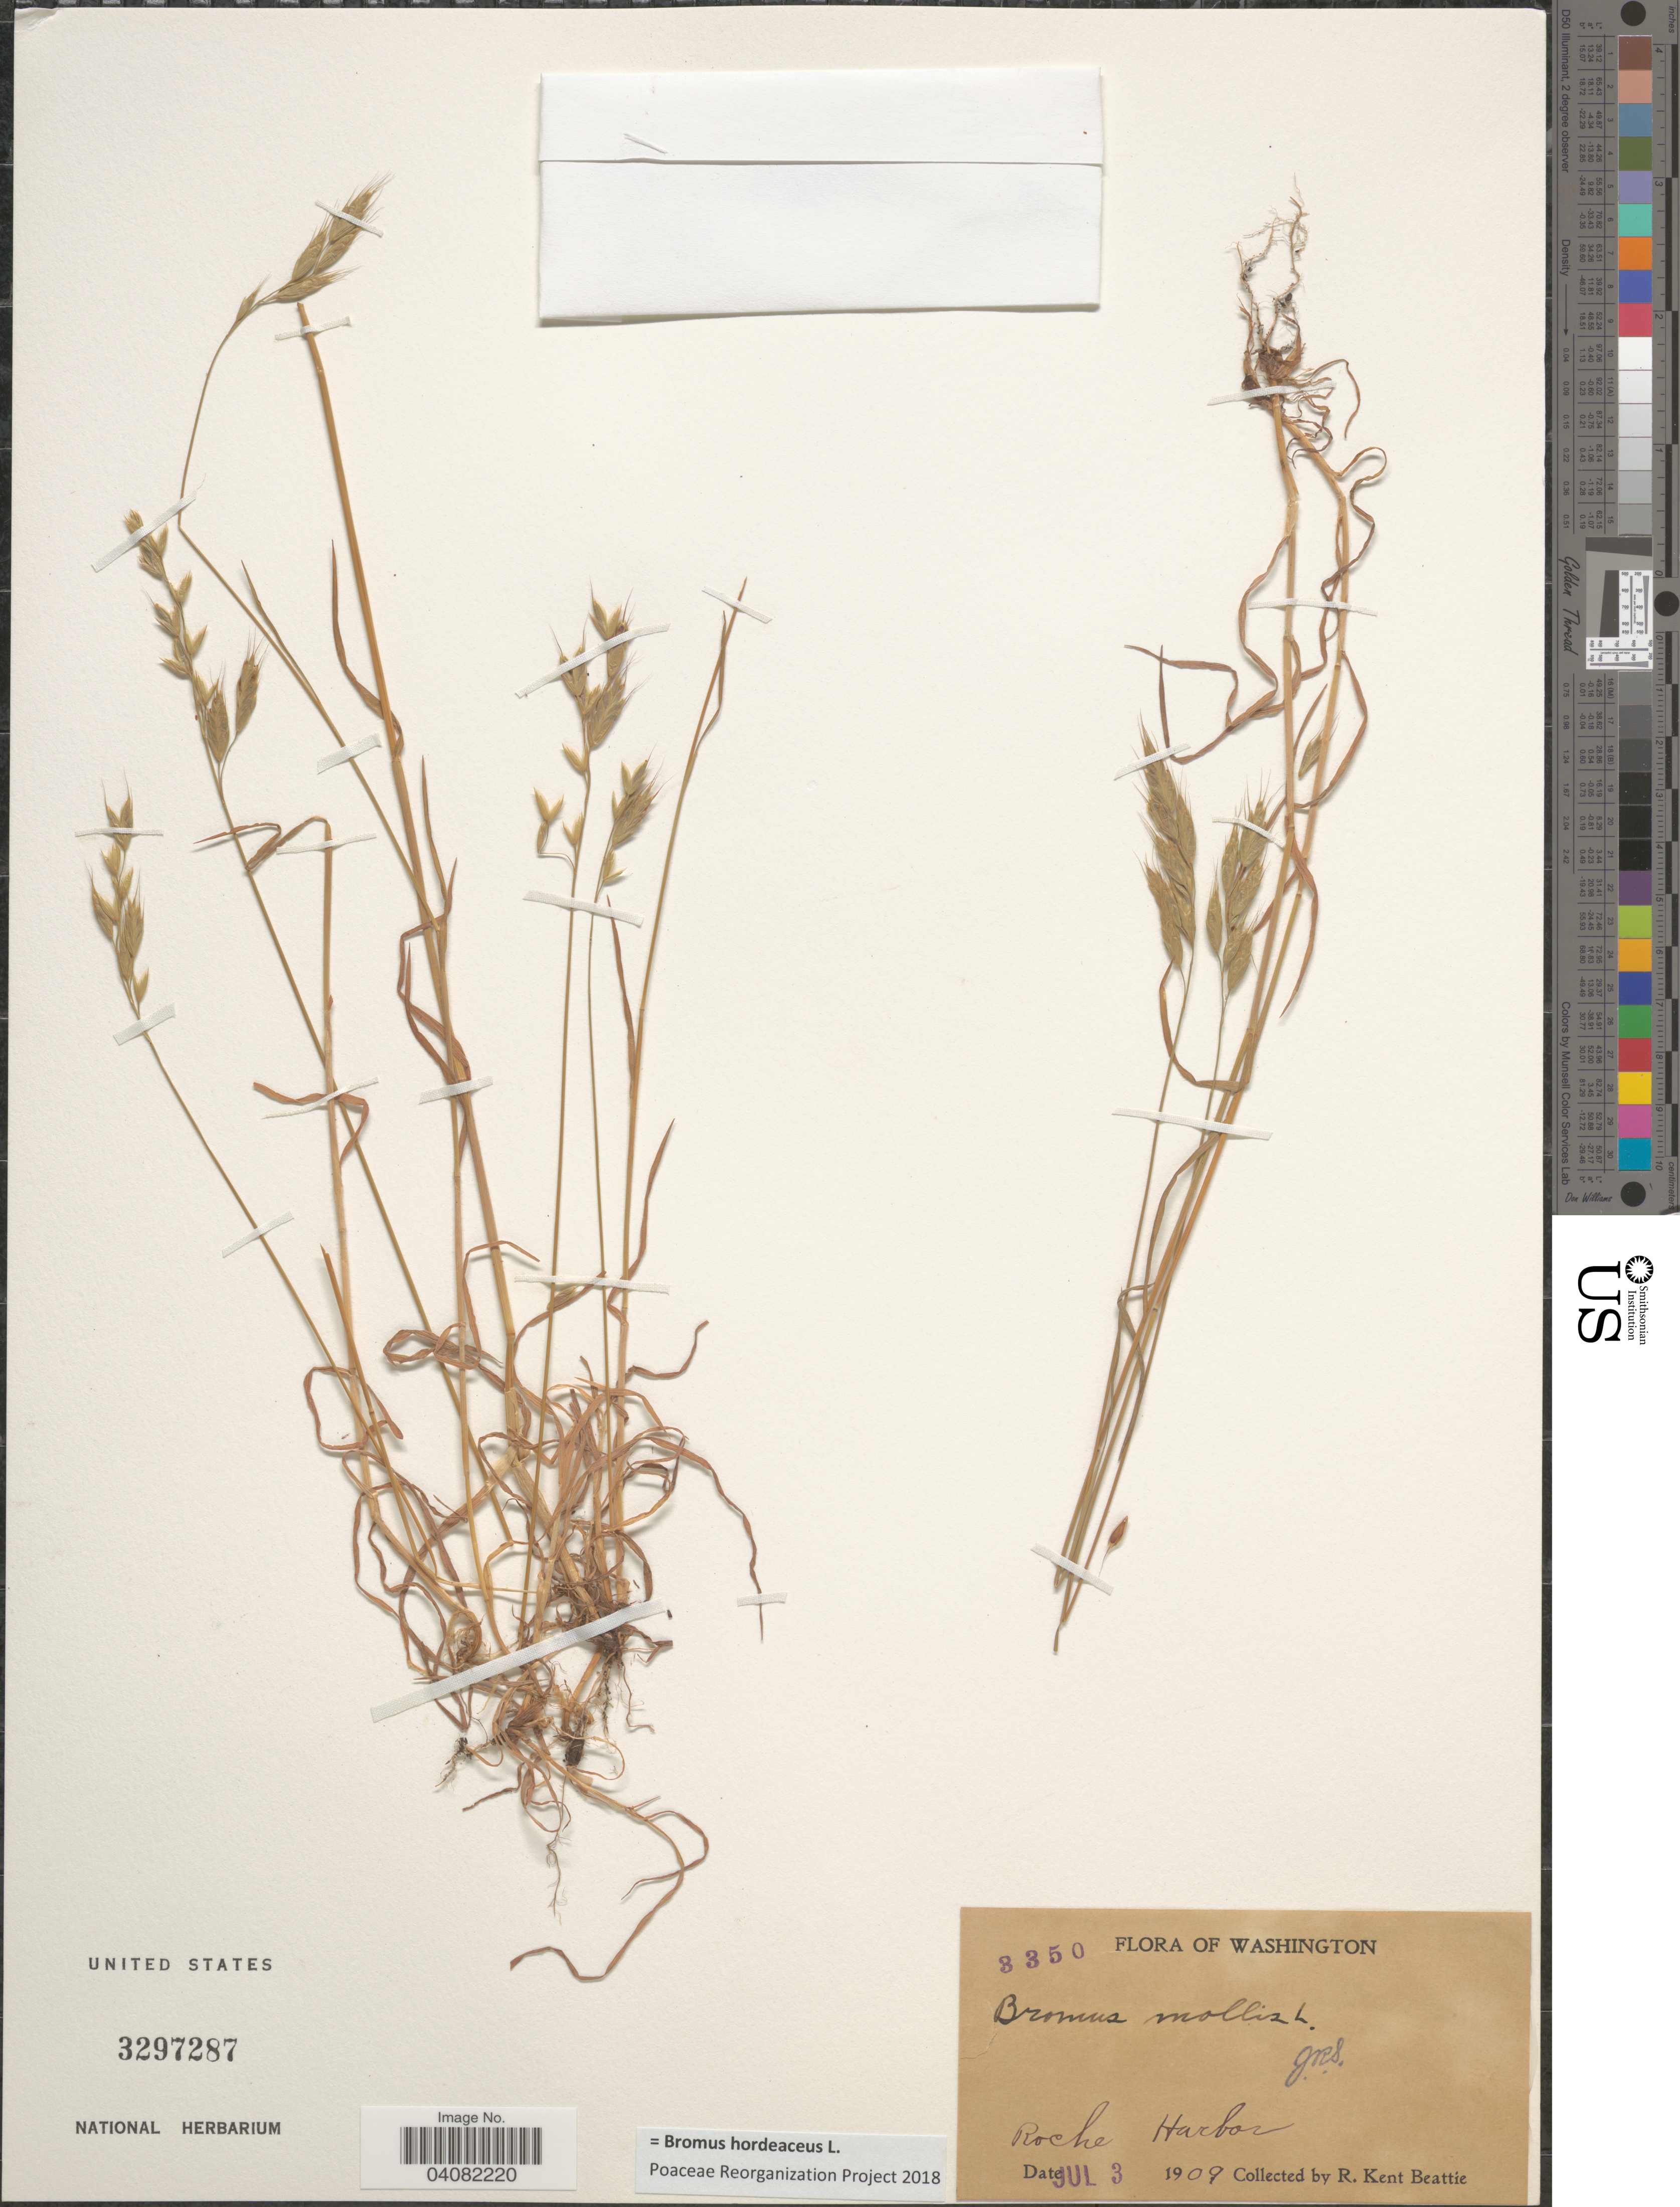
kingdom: Plantae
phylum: Tracheophyta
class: Liliopsida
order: Poales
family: Poaceae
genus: Bromus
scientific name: Bromus hordeaceus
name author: L.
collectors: R. K. Beattie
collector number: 3350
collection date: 1909-07-03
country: United States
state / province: Washington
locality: Roche Harbor.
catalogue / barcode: US 3297287